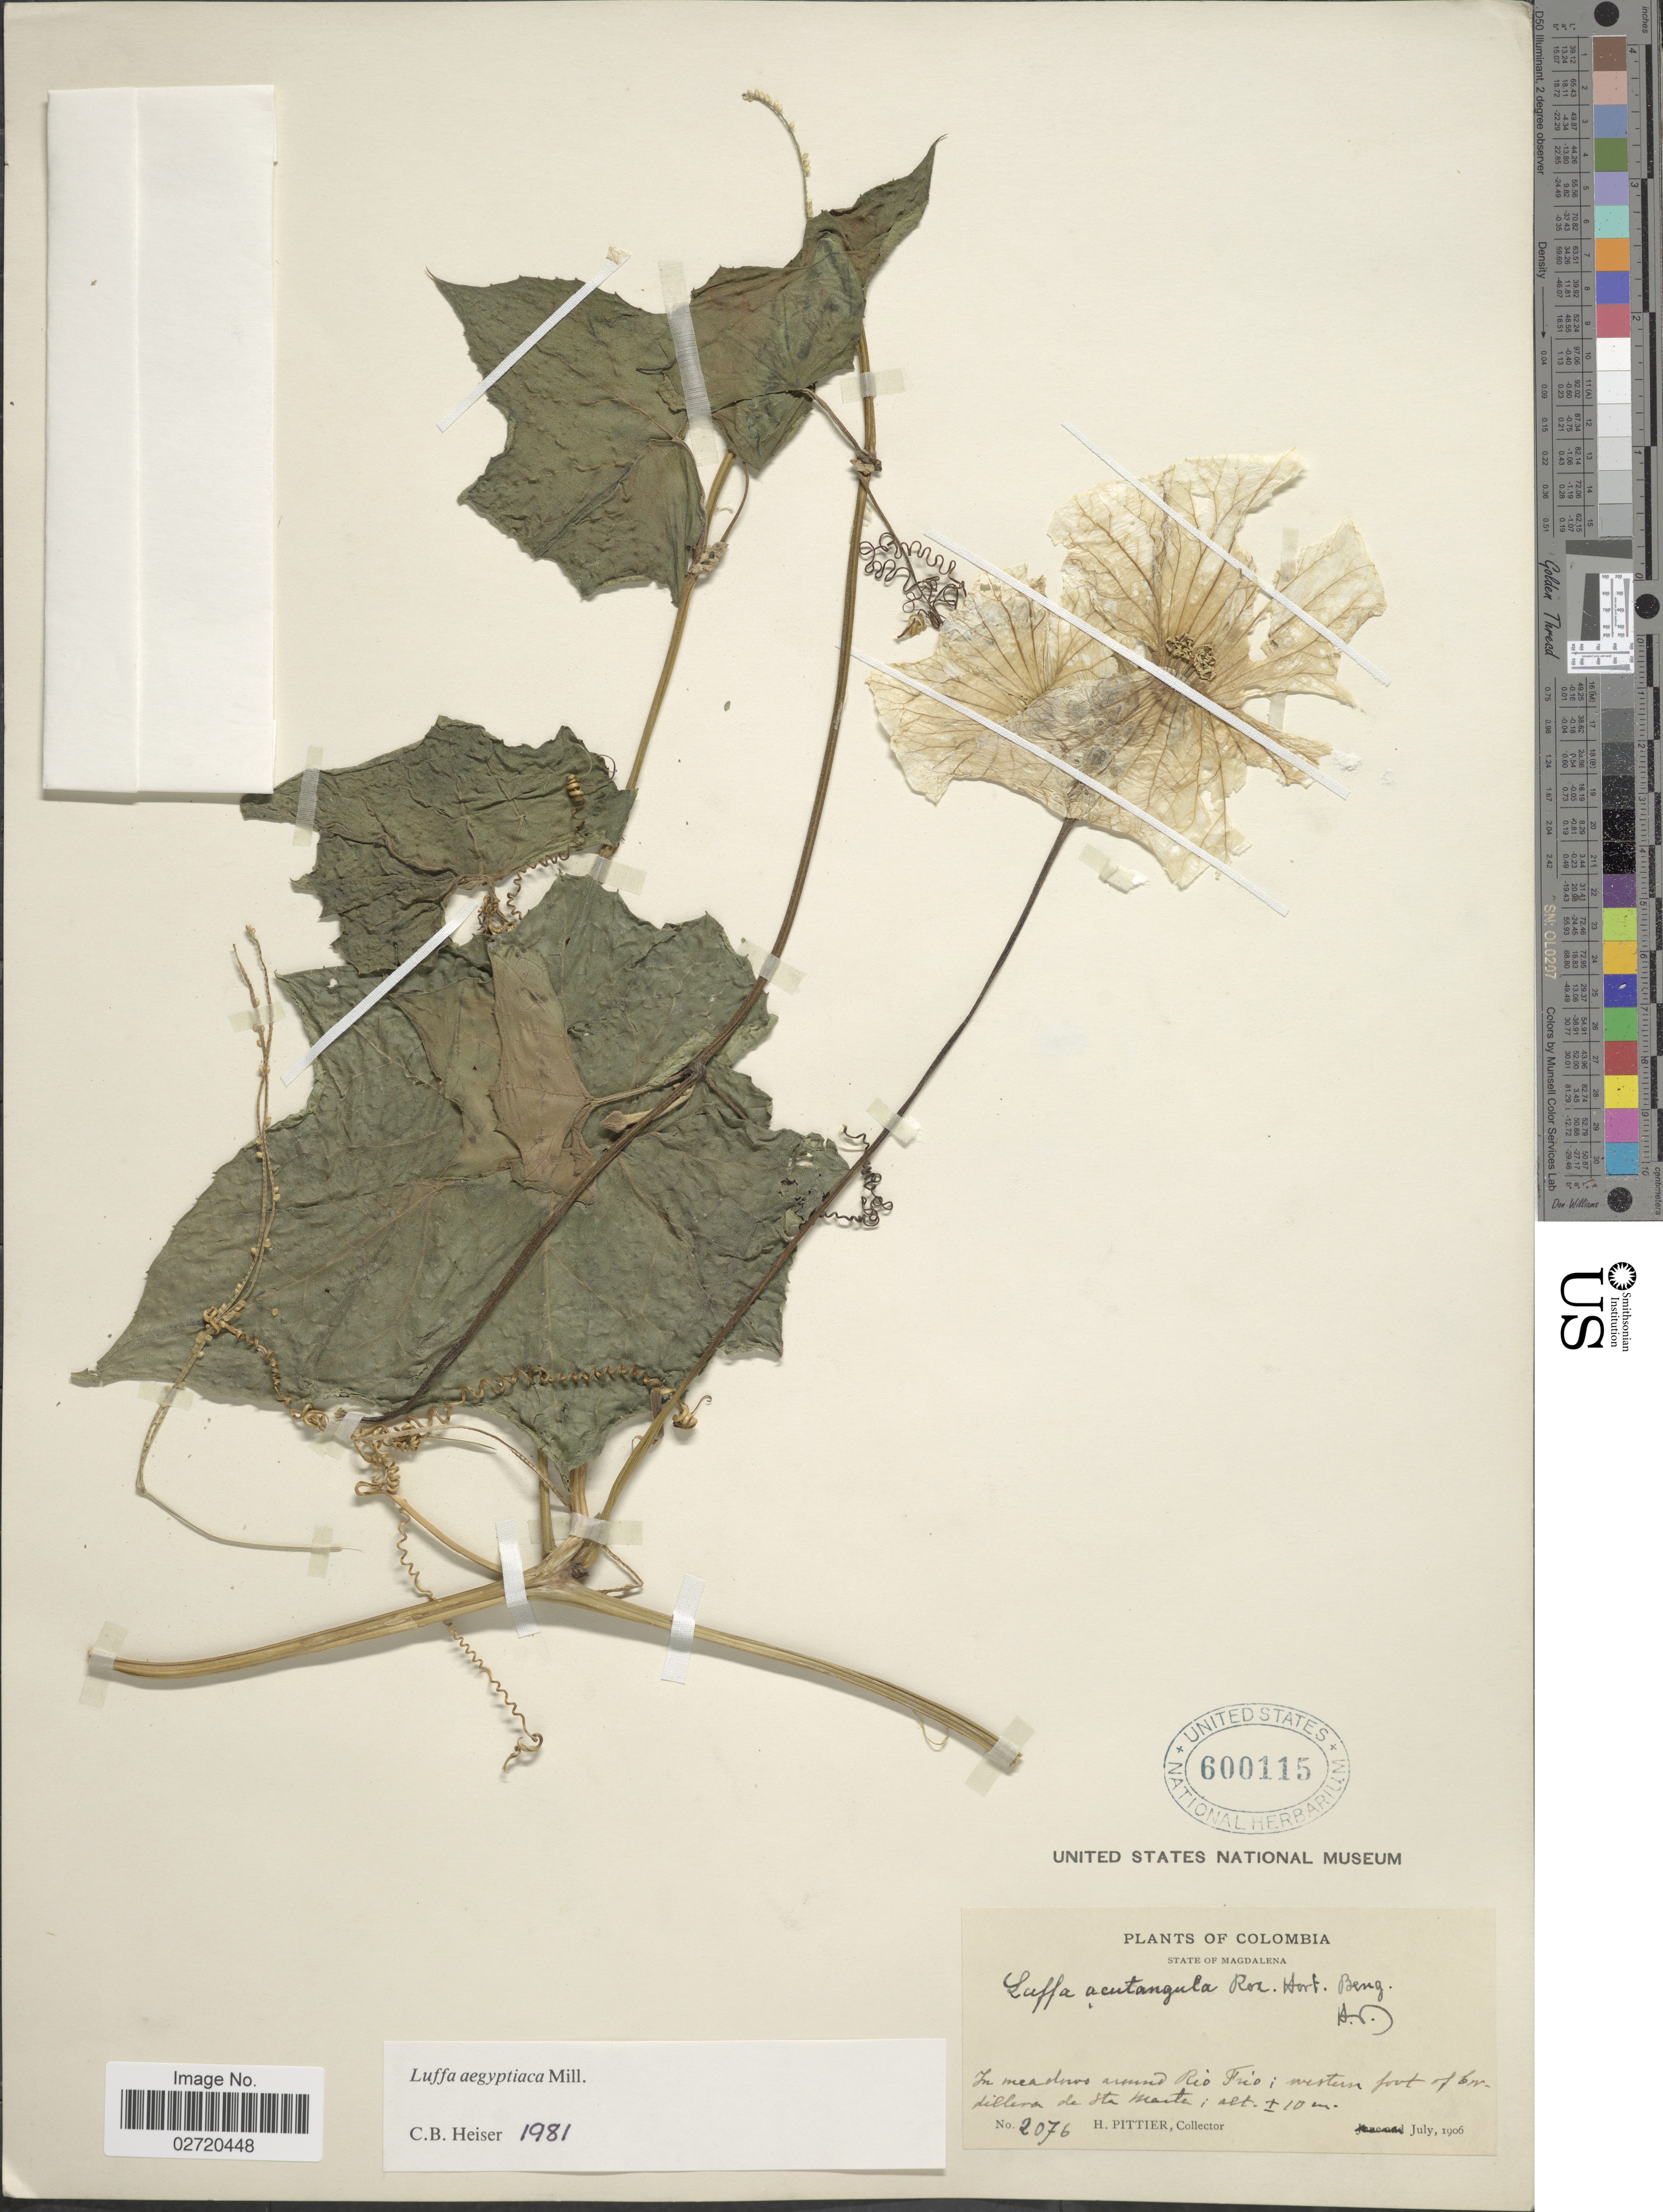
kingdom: Plantae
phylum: Tracheophyta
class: Magnoliopsida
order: Cucurbitales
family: Cucurbitaceae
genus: Luffa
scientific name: Luffa aegyptiaca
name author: Mill.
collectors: H. F. Pittier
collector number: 2076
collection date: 1906-07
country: Colombia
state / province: Magdalena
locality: State of Magdalena, In meadow around Rio Frio, western foot of Cordilleta de Sta Maita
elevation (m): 10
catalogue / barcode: US 600115